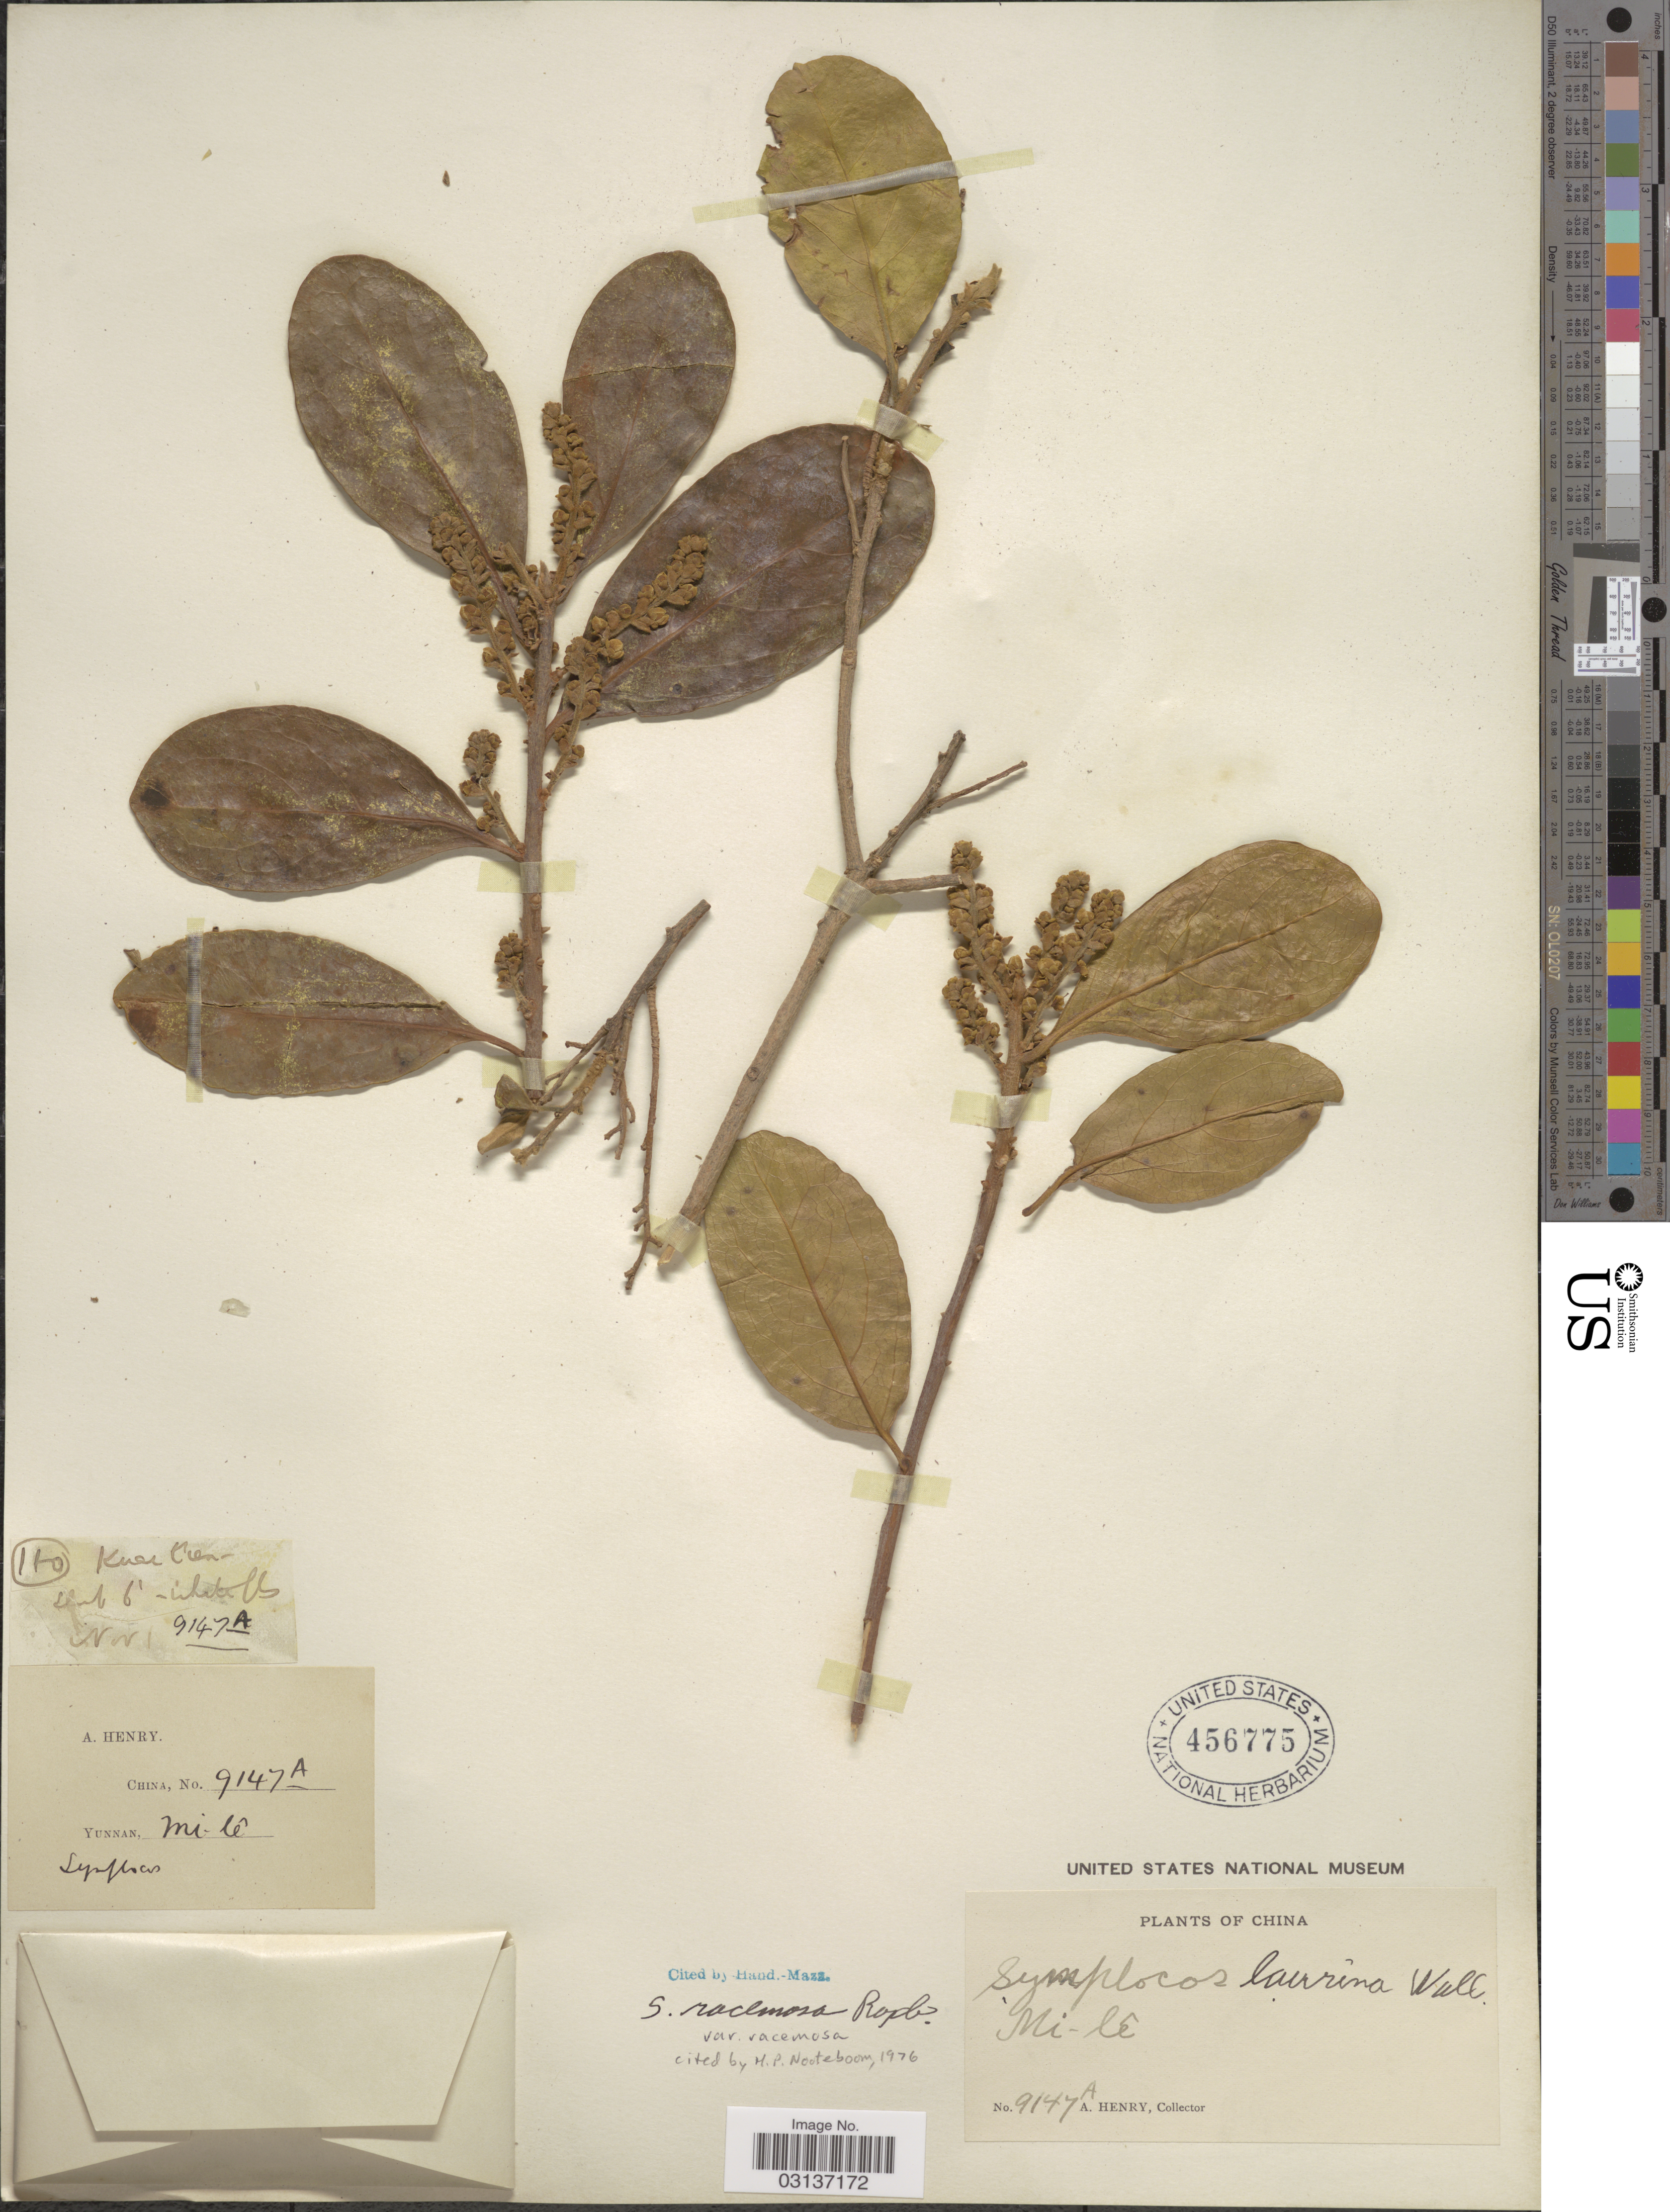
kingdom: Plantae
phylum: Tracheophyta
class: Magnoliopsida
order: Ericales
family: Symplocaceae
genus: Symplocos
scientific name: Symplocos racemosa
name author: Roxb.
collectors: A. Henry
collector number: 9147 A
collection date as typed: Transcribed d/m/y: /11/1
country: China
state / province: Yunnan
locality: Mi-lê.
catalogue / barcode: US 456775